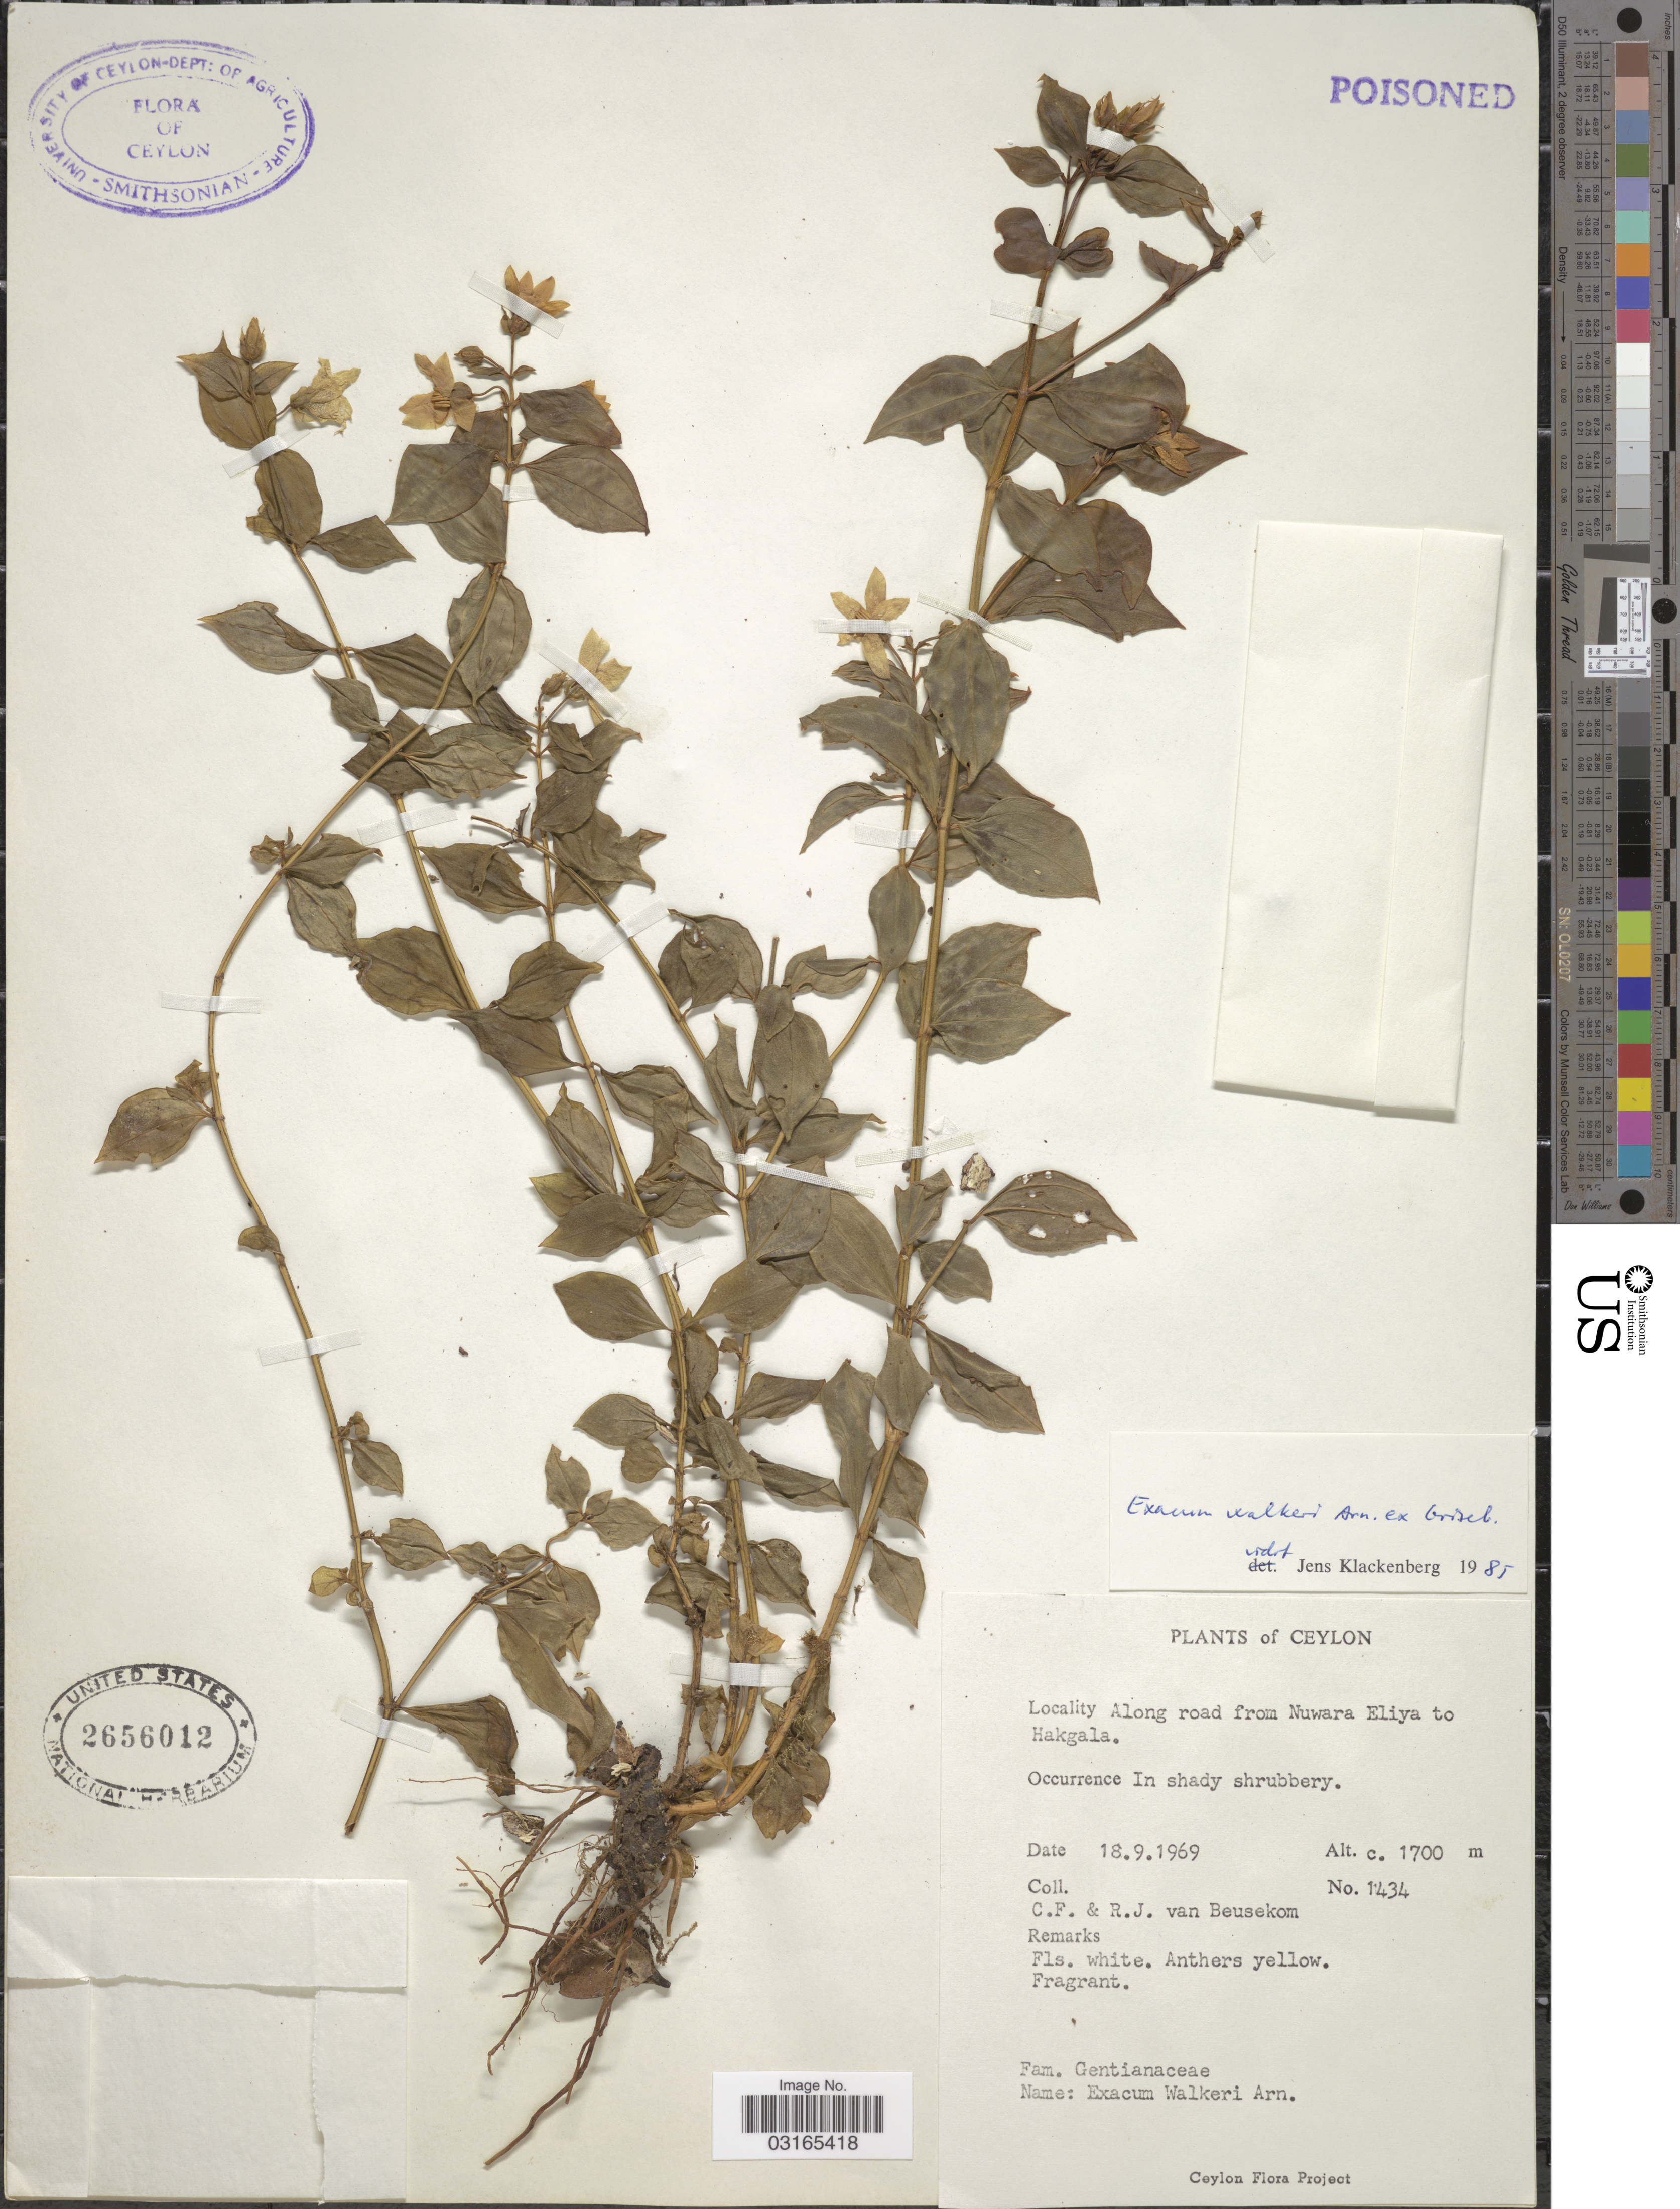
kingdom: Plantae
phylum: Tracheophyta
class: Magnoliopsida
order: Gentianales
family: Gentianaceae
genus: Exacum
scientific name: Exacum walkeri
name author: Arn. ex Griseb.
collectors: C. F. Beusekom & R. Beusekom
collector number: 1434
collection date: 1969-09-18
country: Sri Lanka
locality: Ceylon. Along road from Nuwara Eliya to Hakgala.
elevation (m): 1700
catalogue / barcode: US 2656012